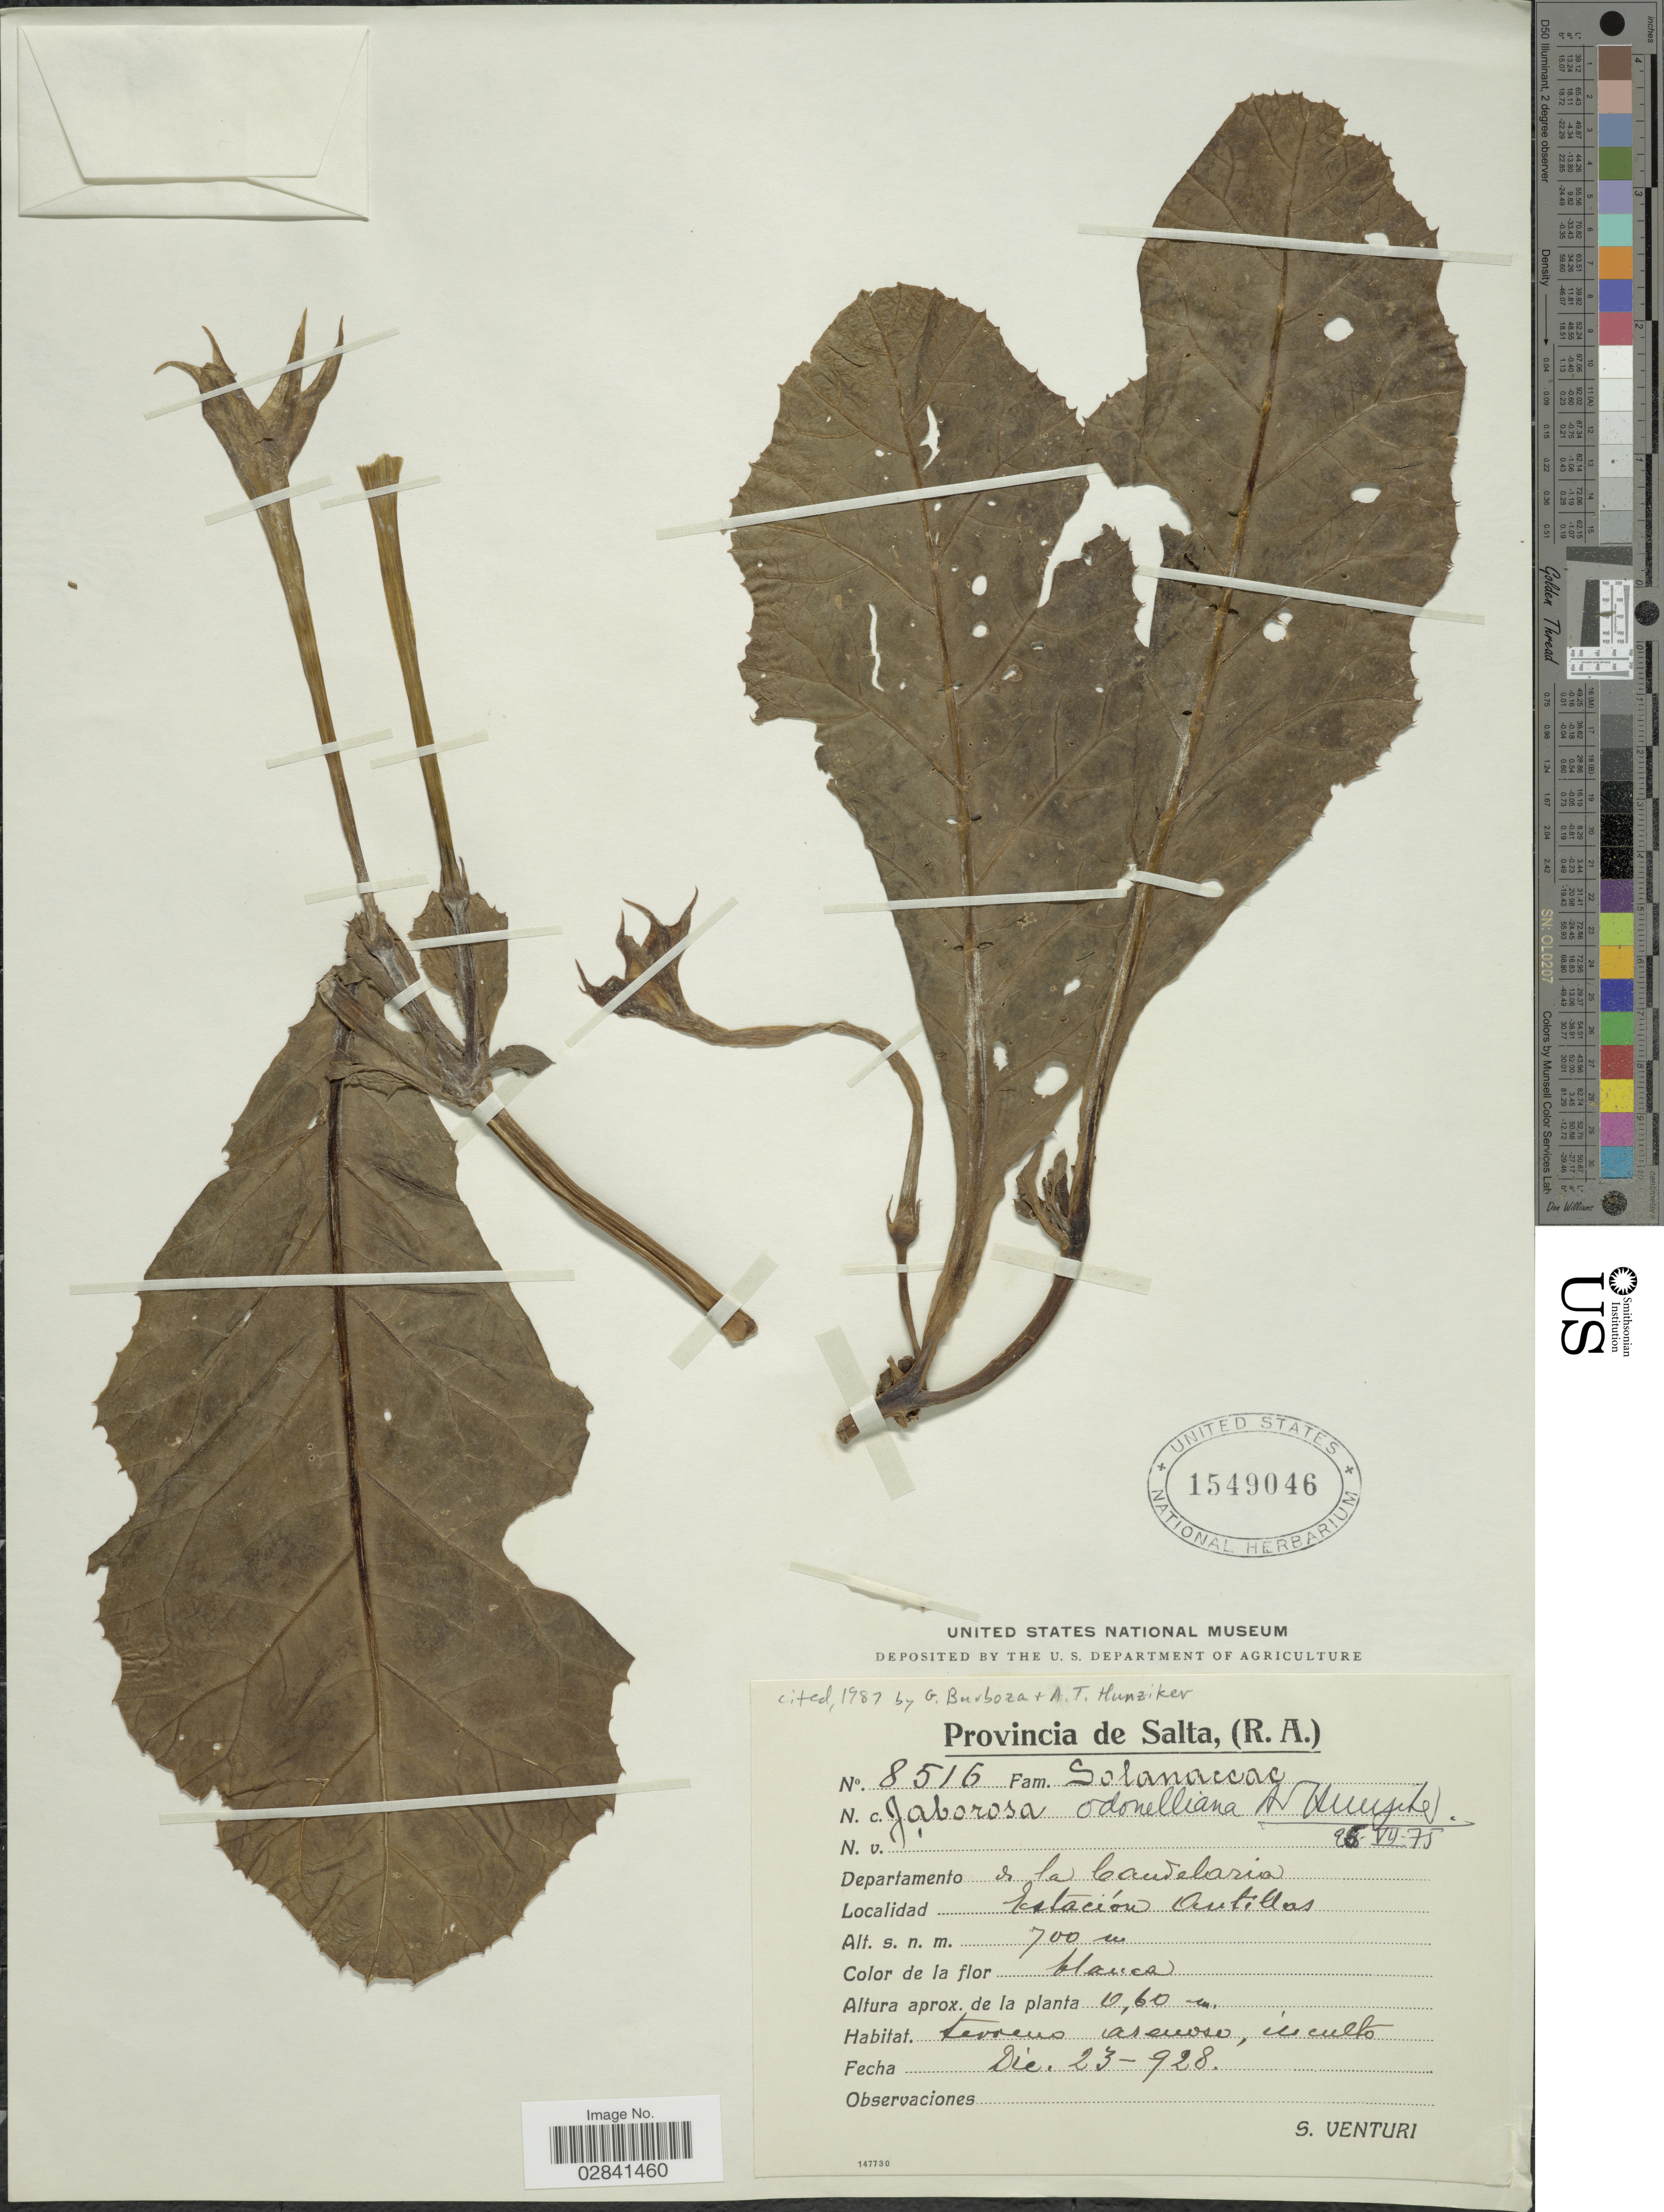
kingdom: Plantae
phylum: Tracheophyta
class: Magnoliopsida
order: Solanales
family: Solanaceae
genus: Jaborosa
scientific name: Jaborosa odonelliana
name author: Hunz.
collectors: S. Venturi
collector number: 8516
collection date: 1928-12-23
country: Argentina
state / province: Salta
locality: Departamento de la Candelaria. Estación Antilles.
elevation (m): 700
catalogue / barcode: US 1549046